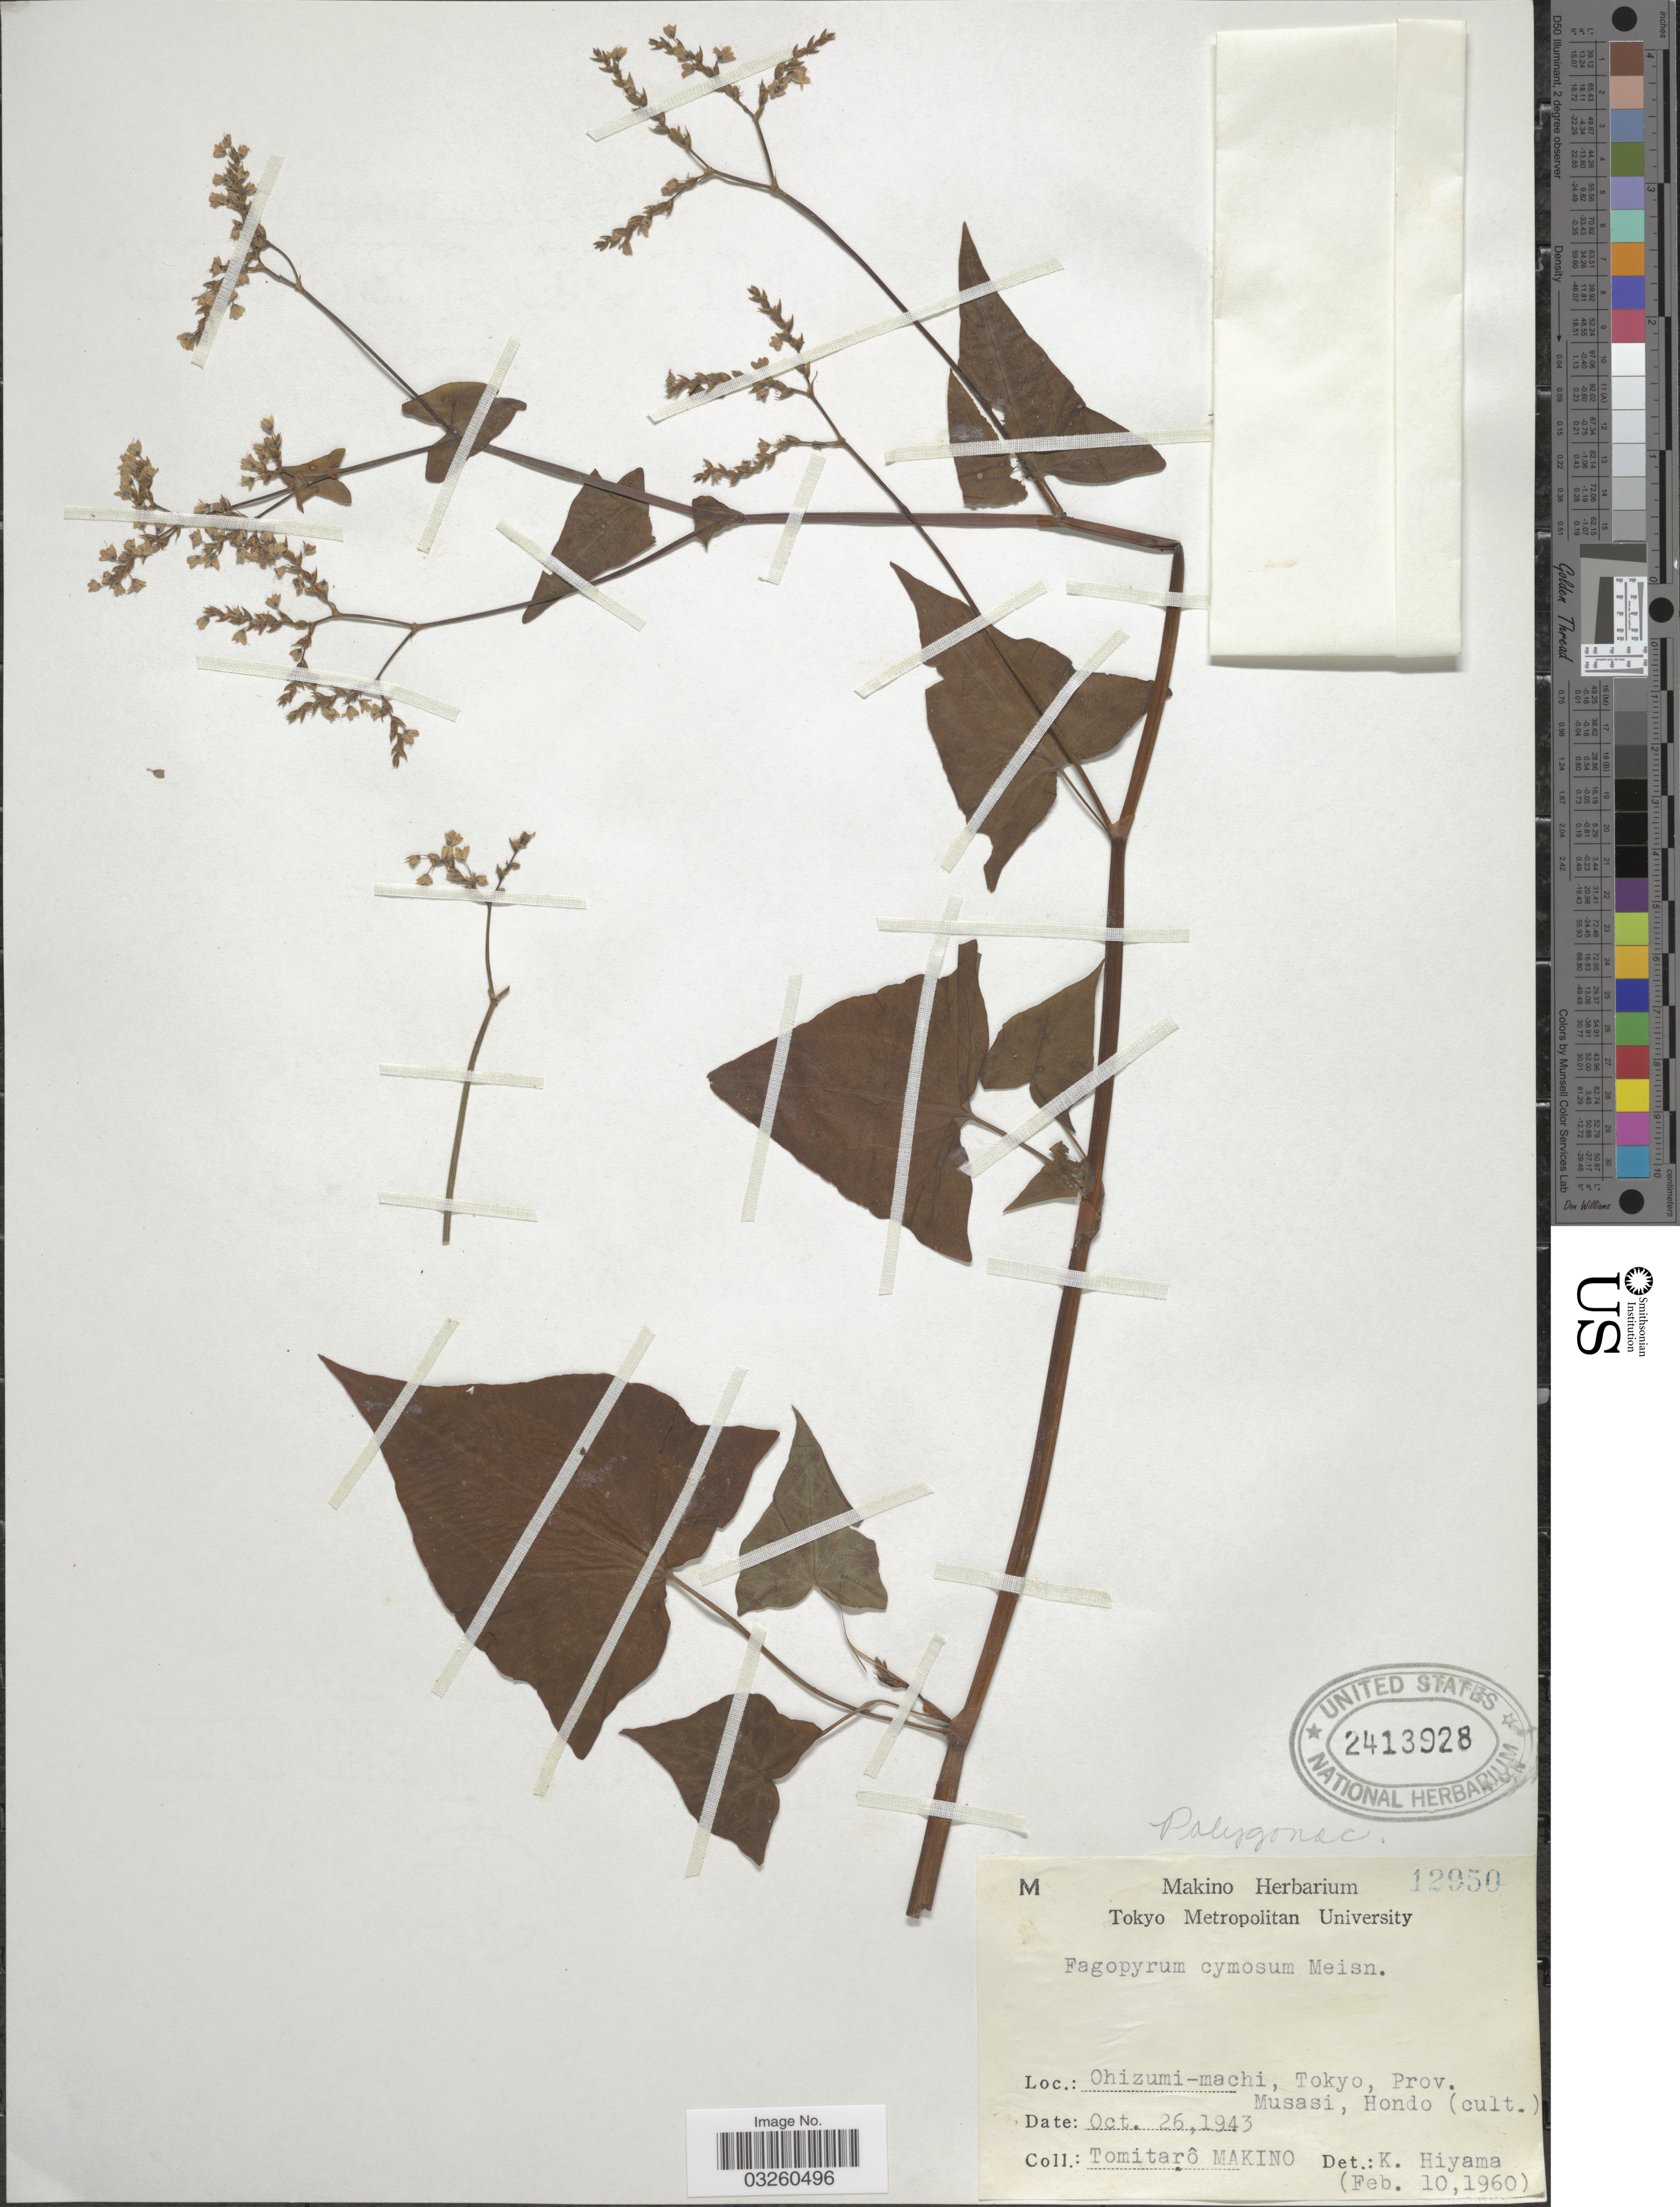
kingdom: Plantae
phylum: Tracheophyta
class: Magnoliopsida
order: Caryophyllales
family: Polygonaceae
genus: Fagopyrum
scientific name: Fagopyrum cymosum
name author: (Trevir.) Meisn.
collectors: T. Makino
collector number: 12950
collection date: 1943-10-26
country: Japan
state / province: Tokyo, Federal City of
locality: Ohizumi-machi, Tokyo, Prov. Musasi, Hondo (cult.).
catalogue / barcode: US 2413928